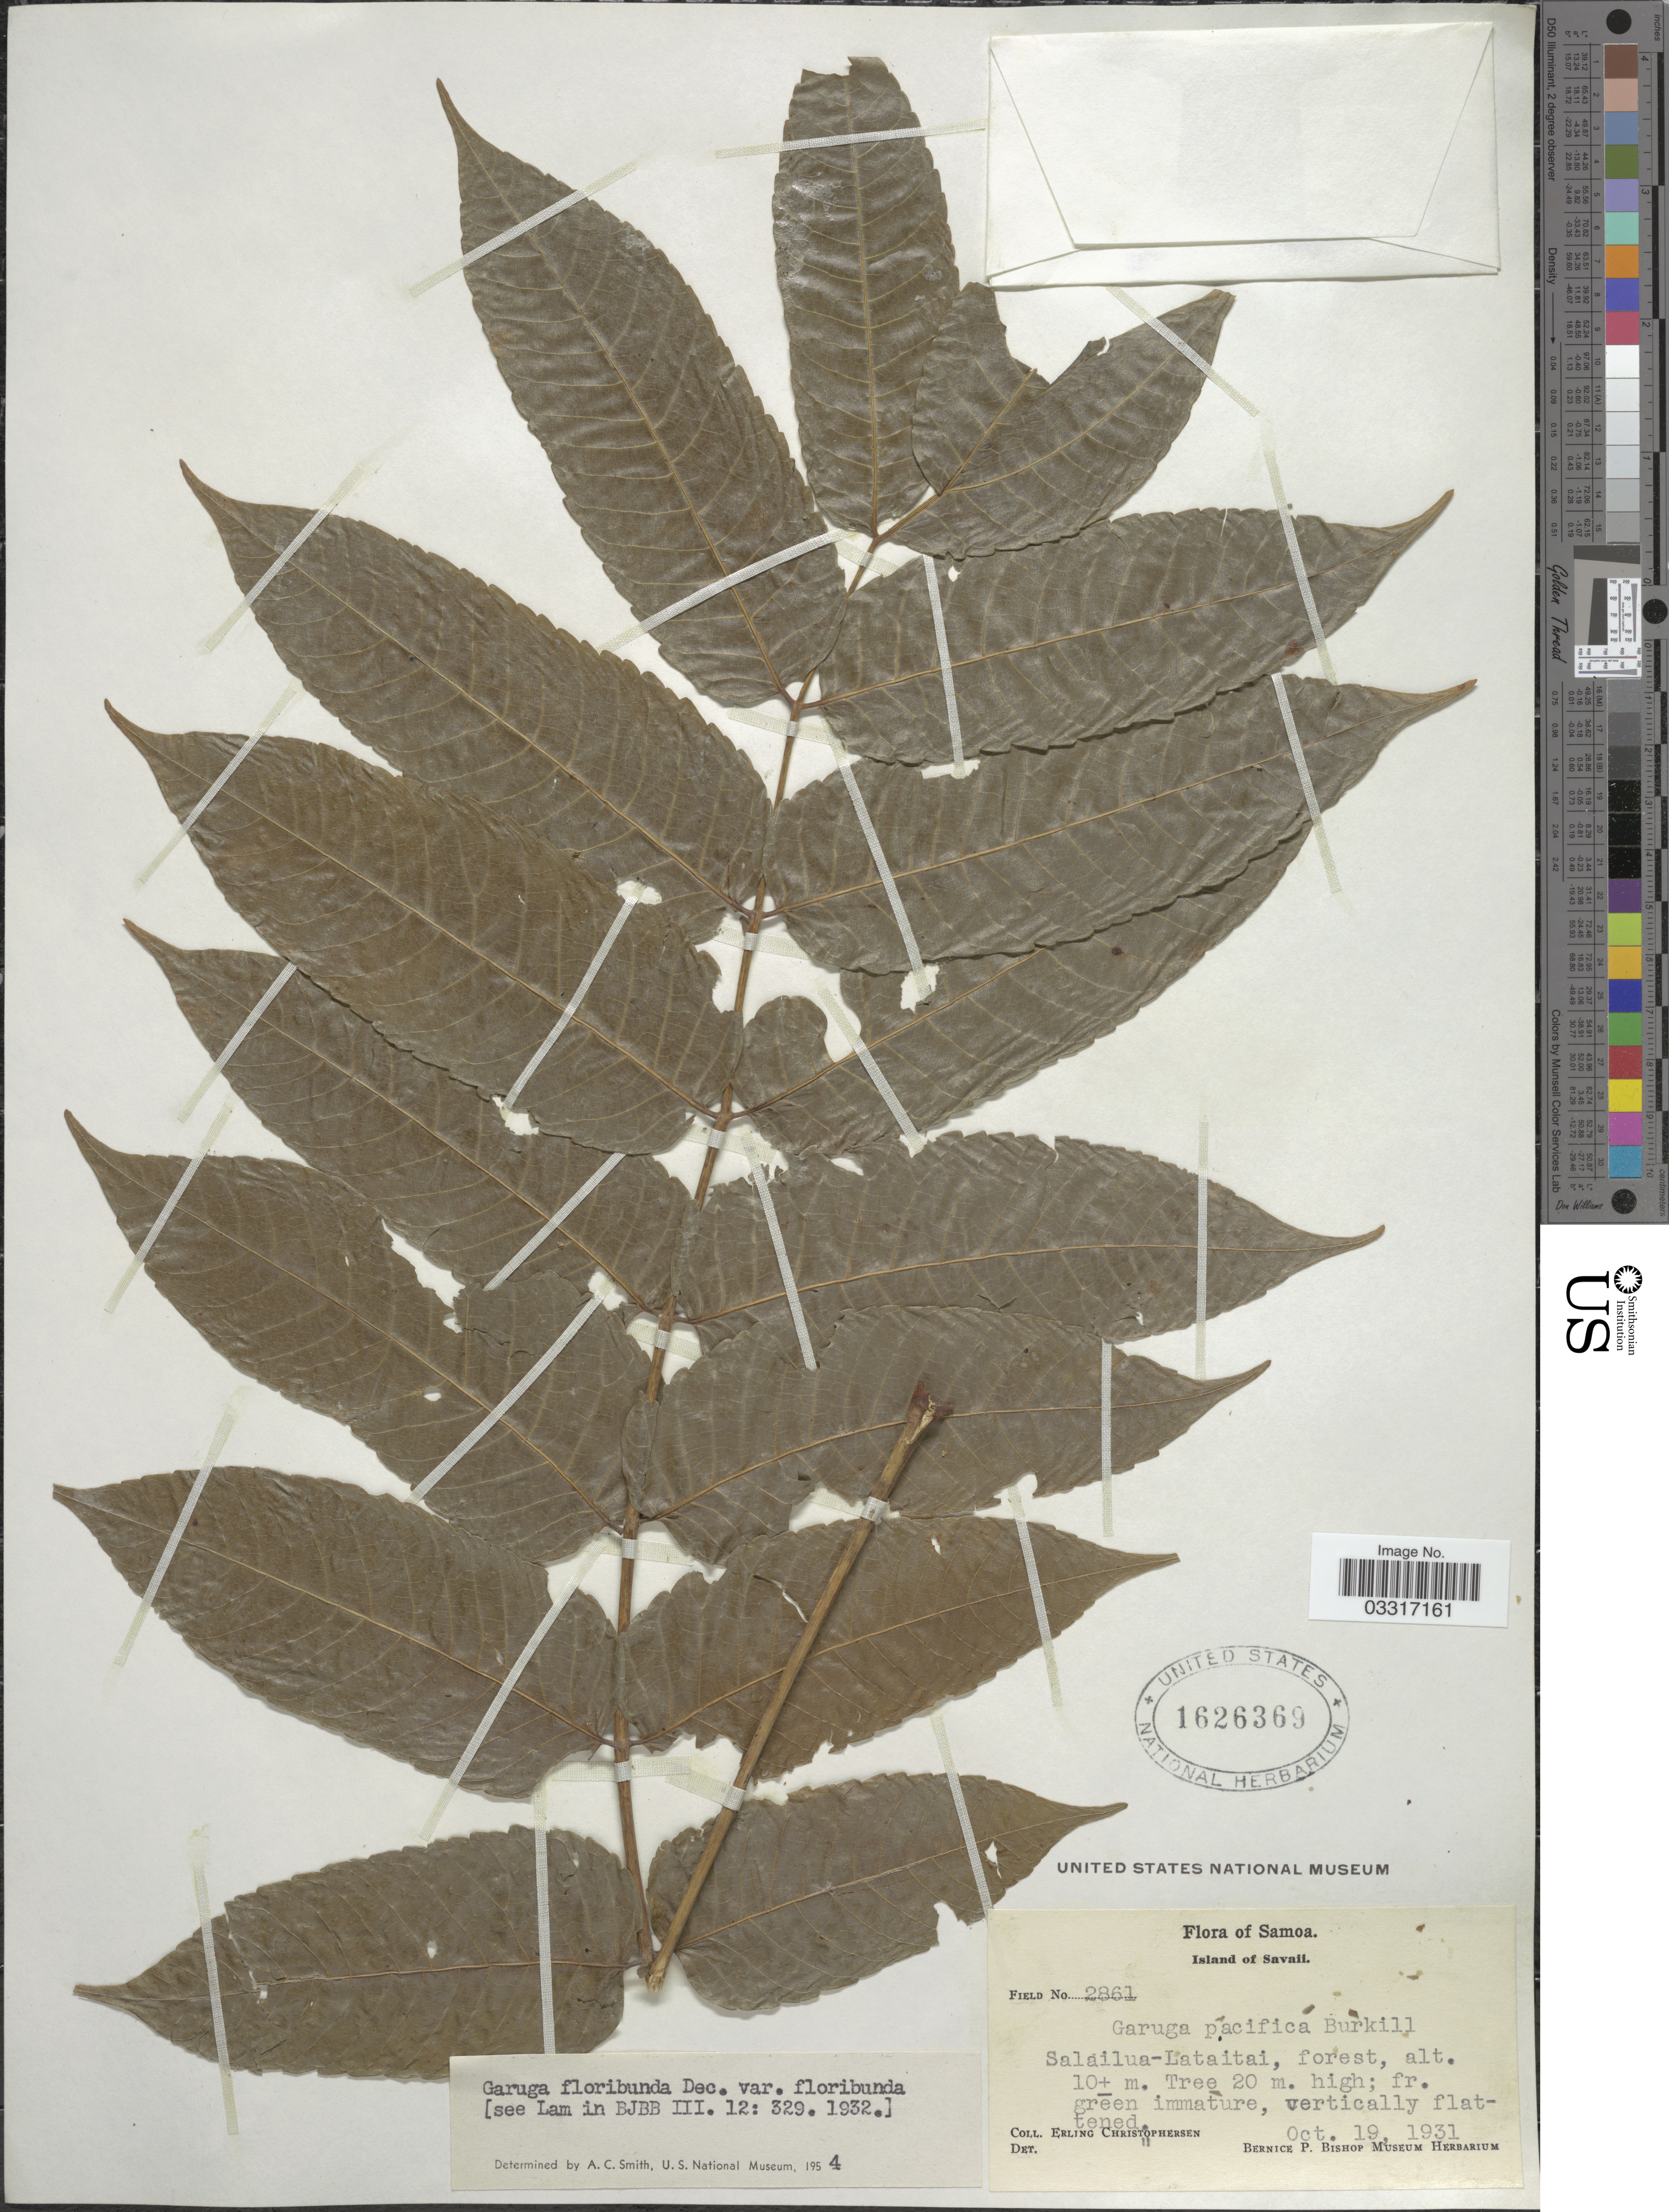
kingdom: Plantae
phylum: Tracheophyta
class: Magnoliopsida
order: Sapindales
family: Burseraceae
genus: Garuga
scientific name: Garuga floribunda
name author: Decne.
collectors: E. Christophersen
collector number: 2861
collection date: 1931-10-19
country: Samoa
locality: Samoa. Island of Savaii. Salailua-Lataitai.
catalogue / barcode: US 1626369